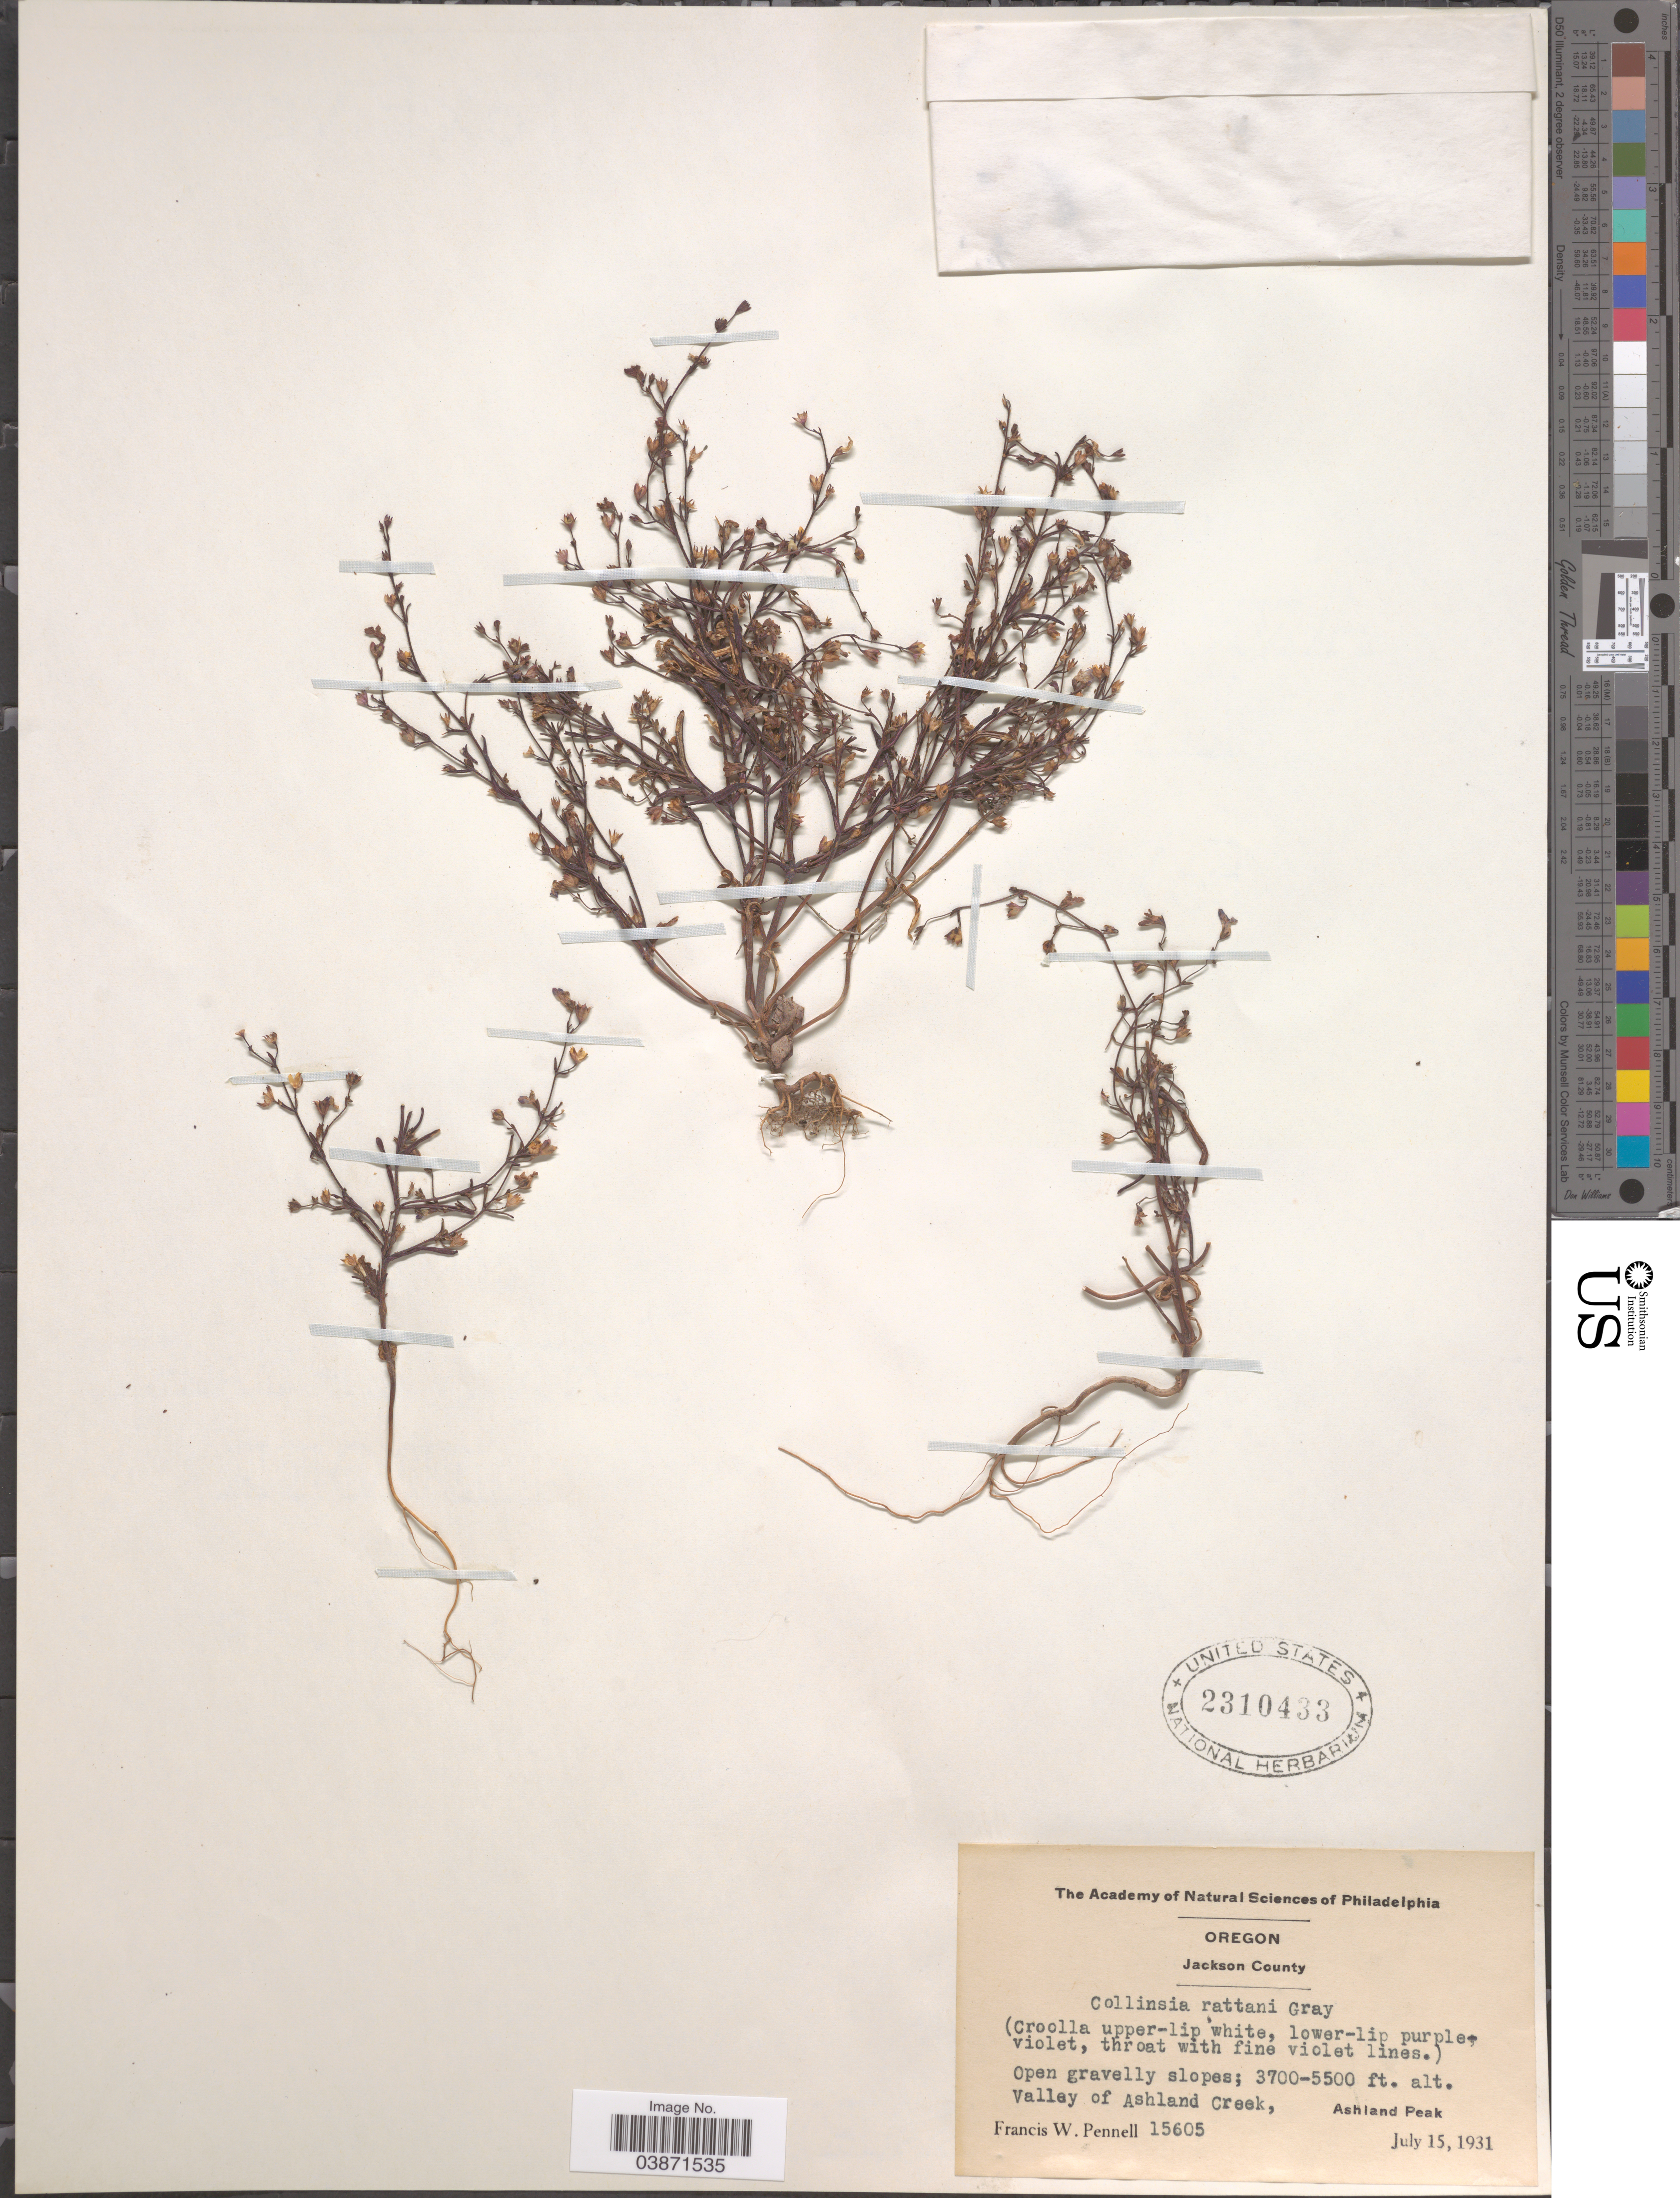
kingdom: Plantae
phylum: Tracheophyta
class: Magnoliopsida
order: Lamiales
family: Plantaginaceae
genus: Collinsia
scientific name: Collinsia rattanii var. typica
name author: Newsom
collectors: F. W. Pennell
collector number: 15605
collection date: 1931-07-15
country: United States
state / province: Oregon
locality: Jackson County. Valley of Ashland Creek, Ashland Peak.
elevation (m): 1128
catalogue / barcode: US 2310433